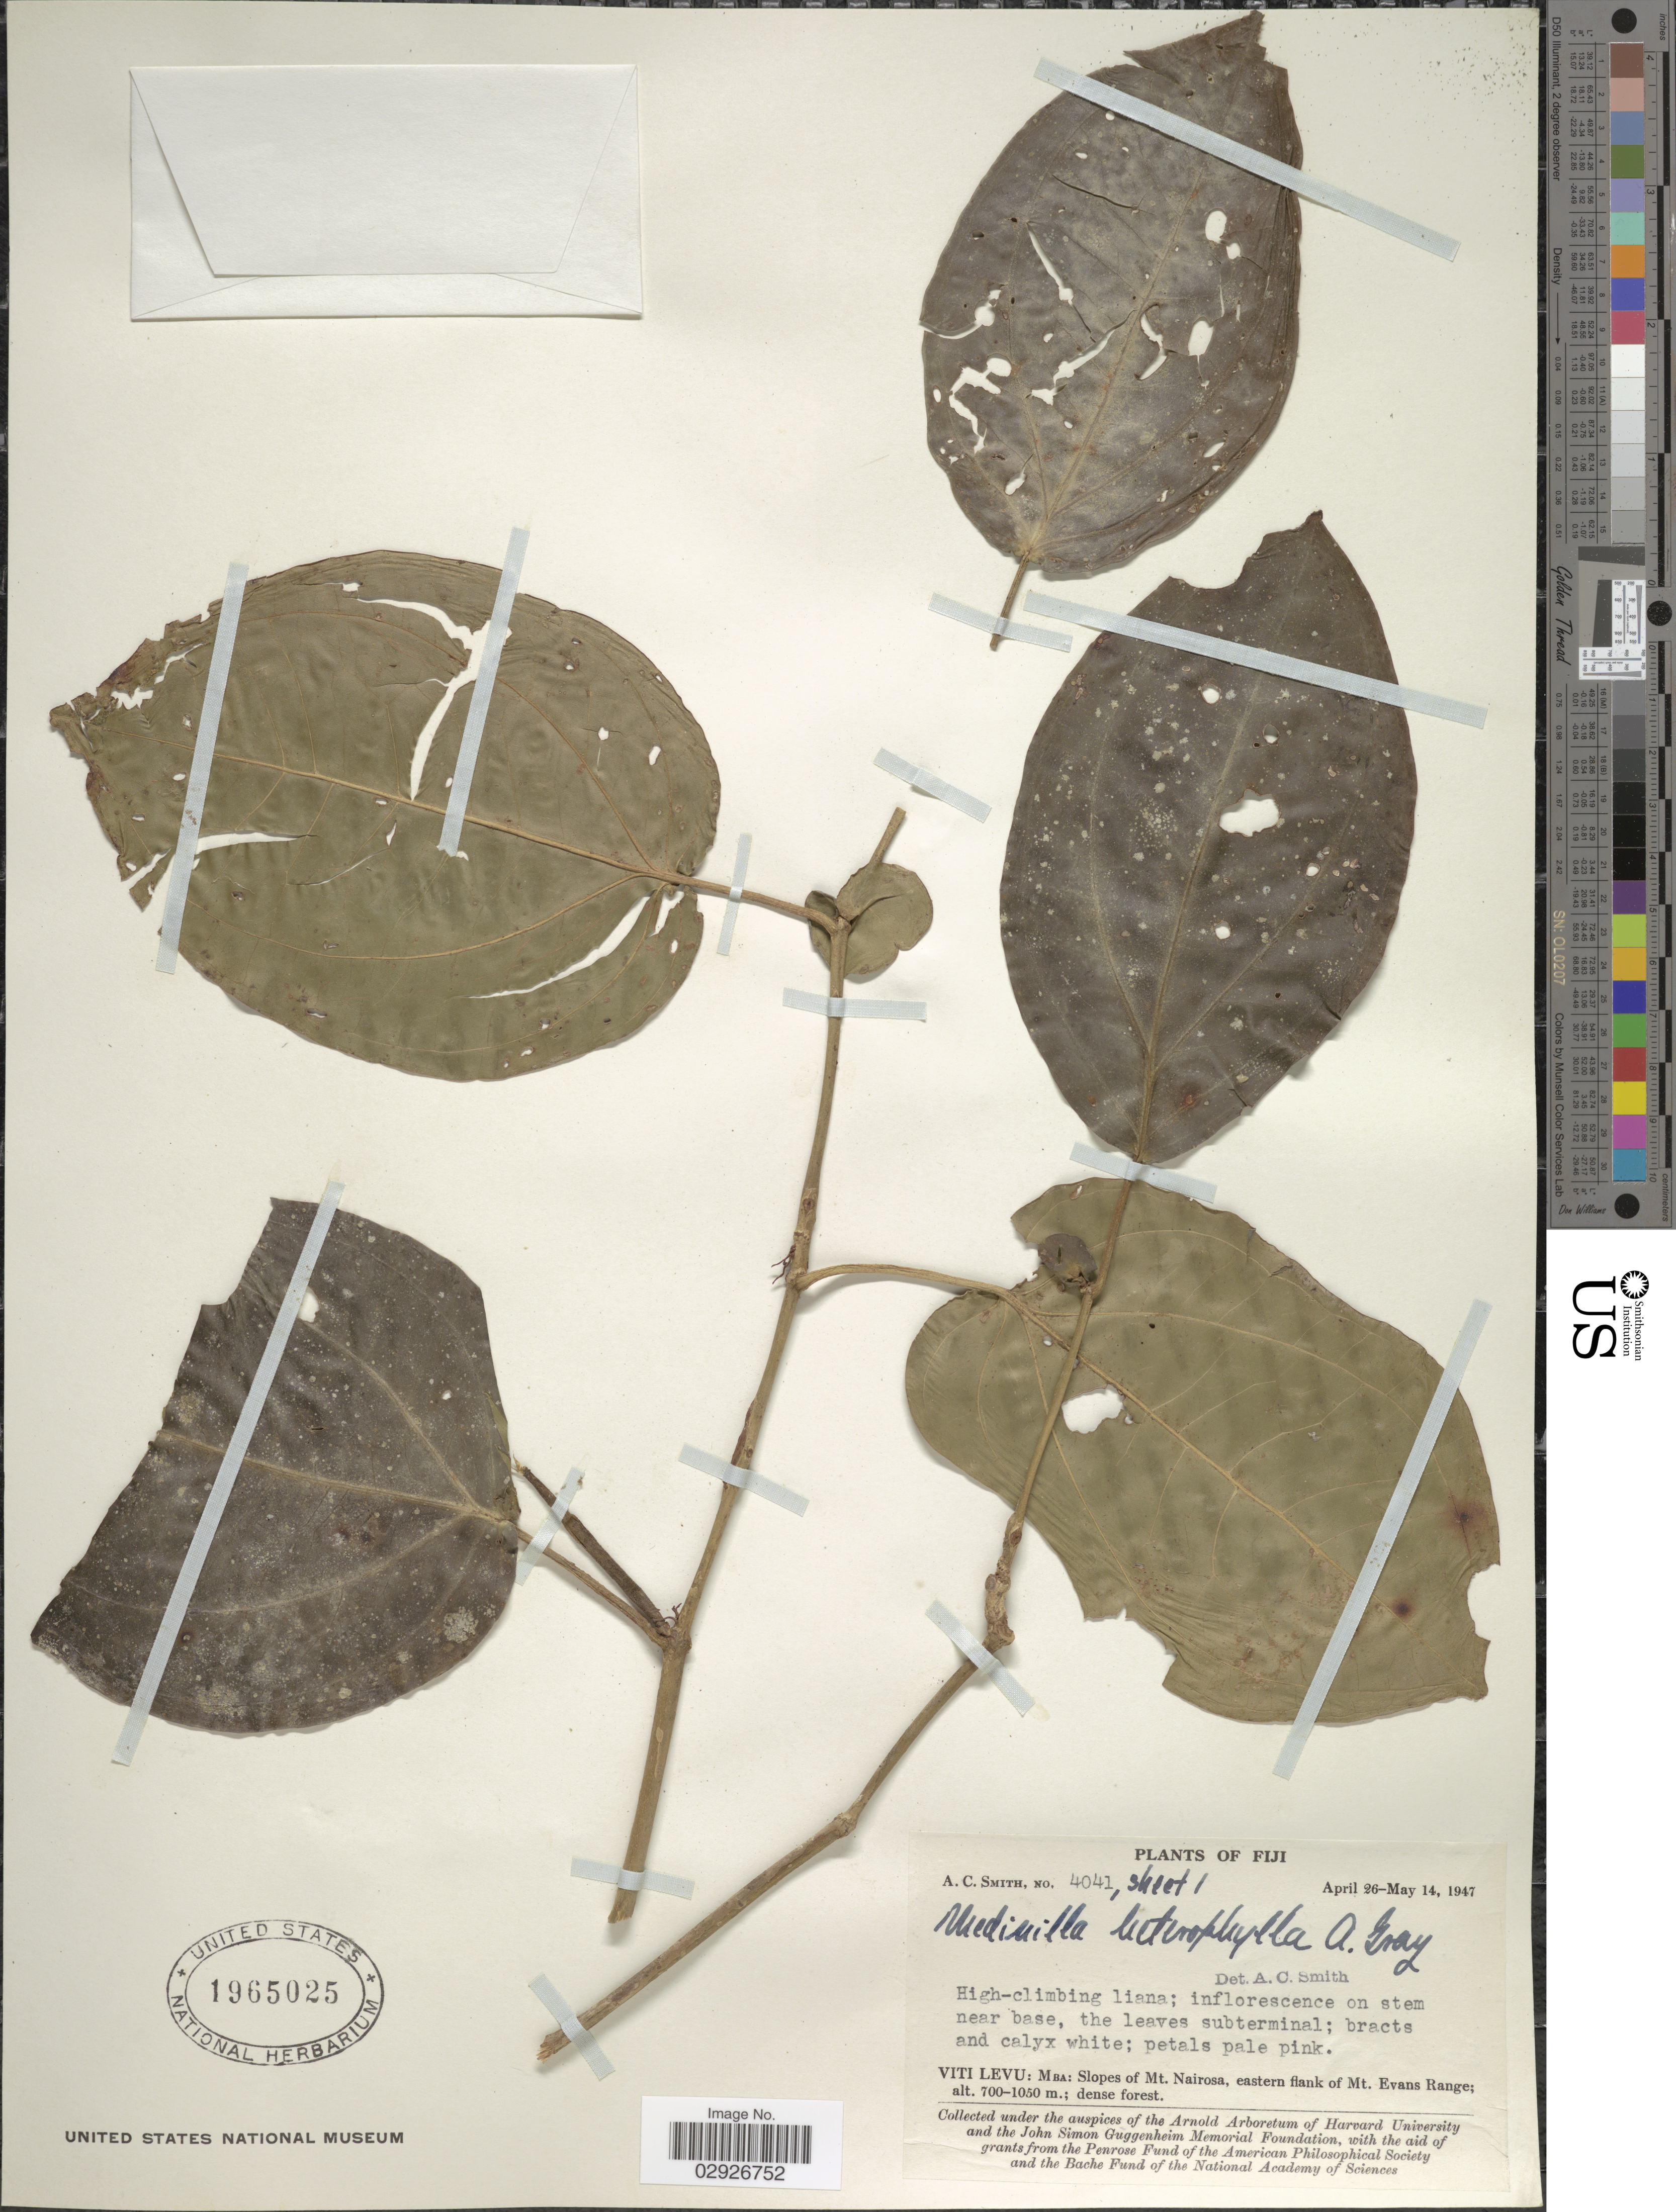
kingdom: Plantae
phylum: Tracheophyta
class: Magnoliopsida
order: Myrtales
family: Melastomataceae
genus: Medinilla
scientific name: Medinilla heterophylla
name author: A. Gray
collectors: A. C. Smith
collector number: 4041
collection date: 1947-04-26/1947-05-14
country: Fiji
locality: Viti Levu: Mba: Slopes of Mt. Nairosa, eastern flank of Mt. Evans Range.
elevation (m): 700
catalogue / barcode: US 1965025